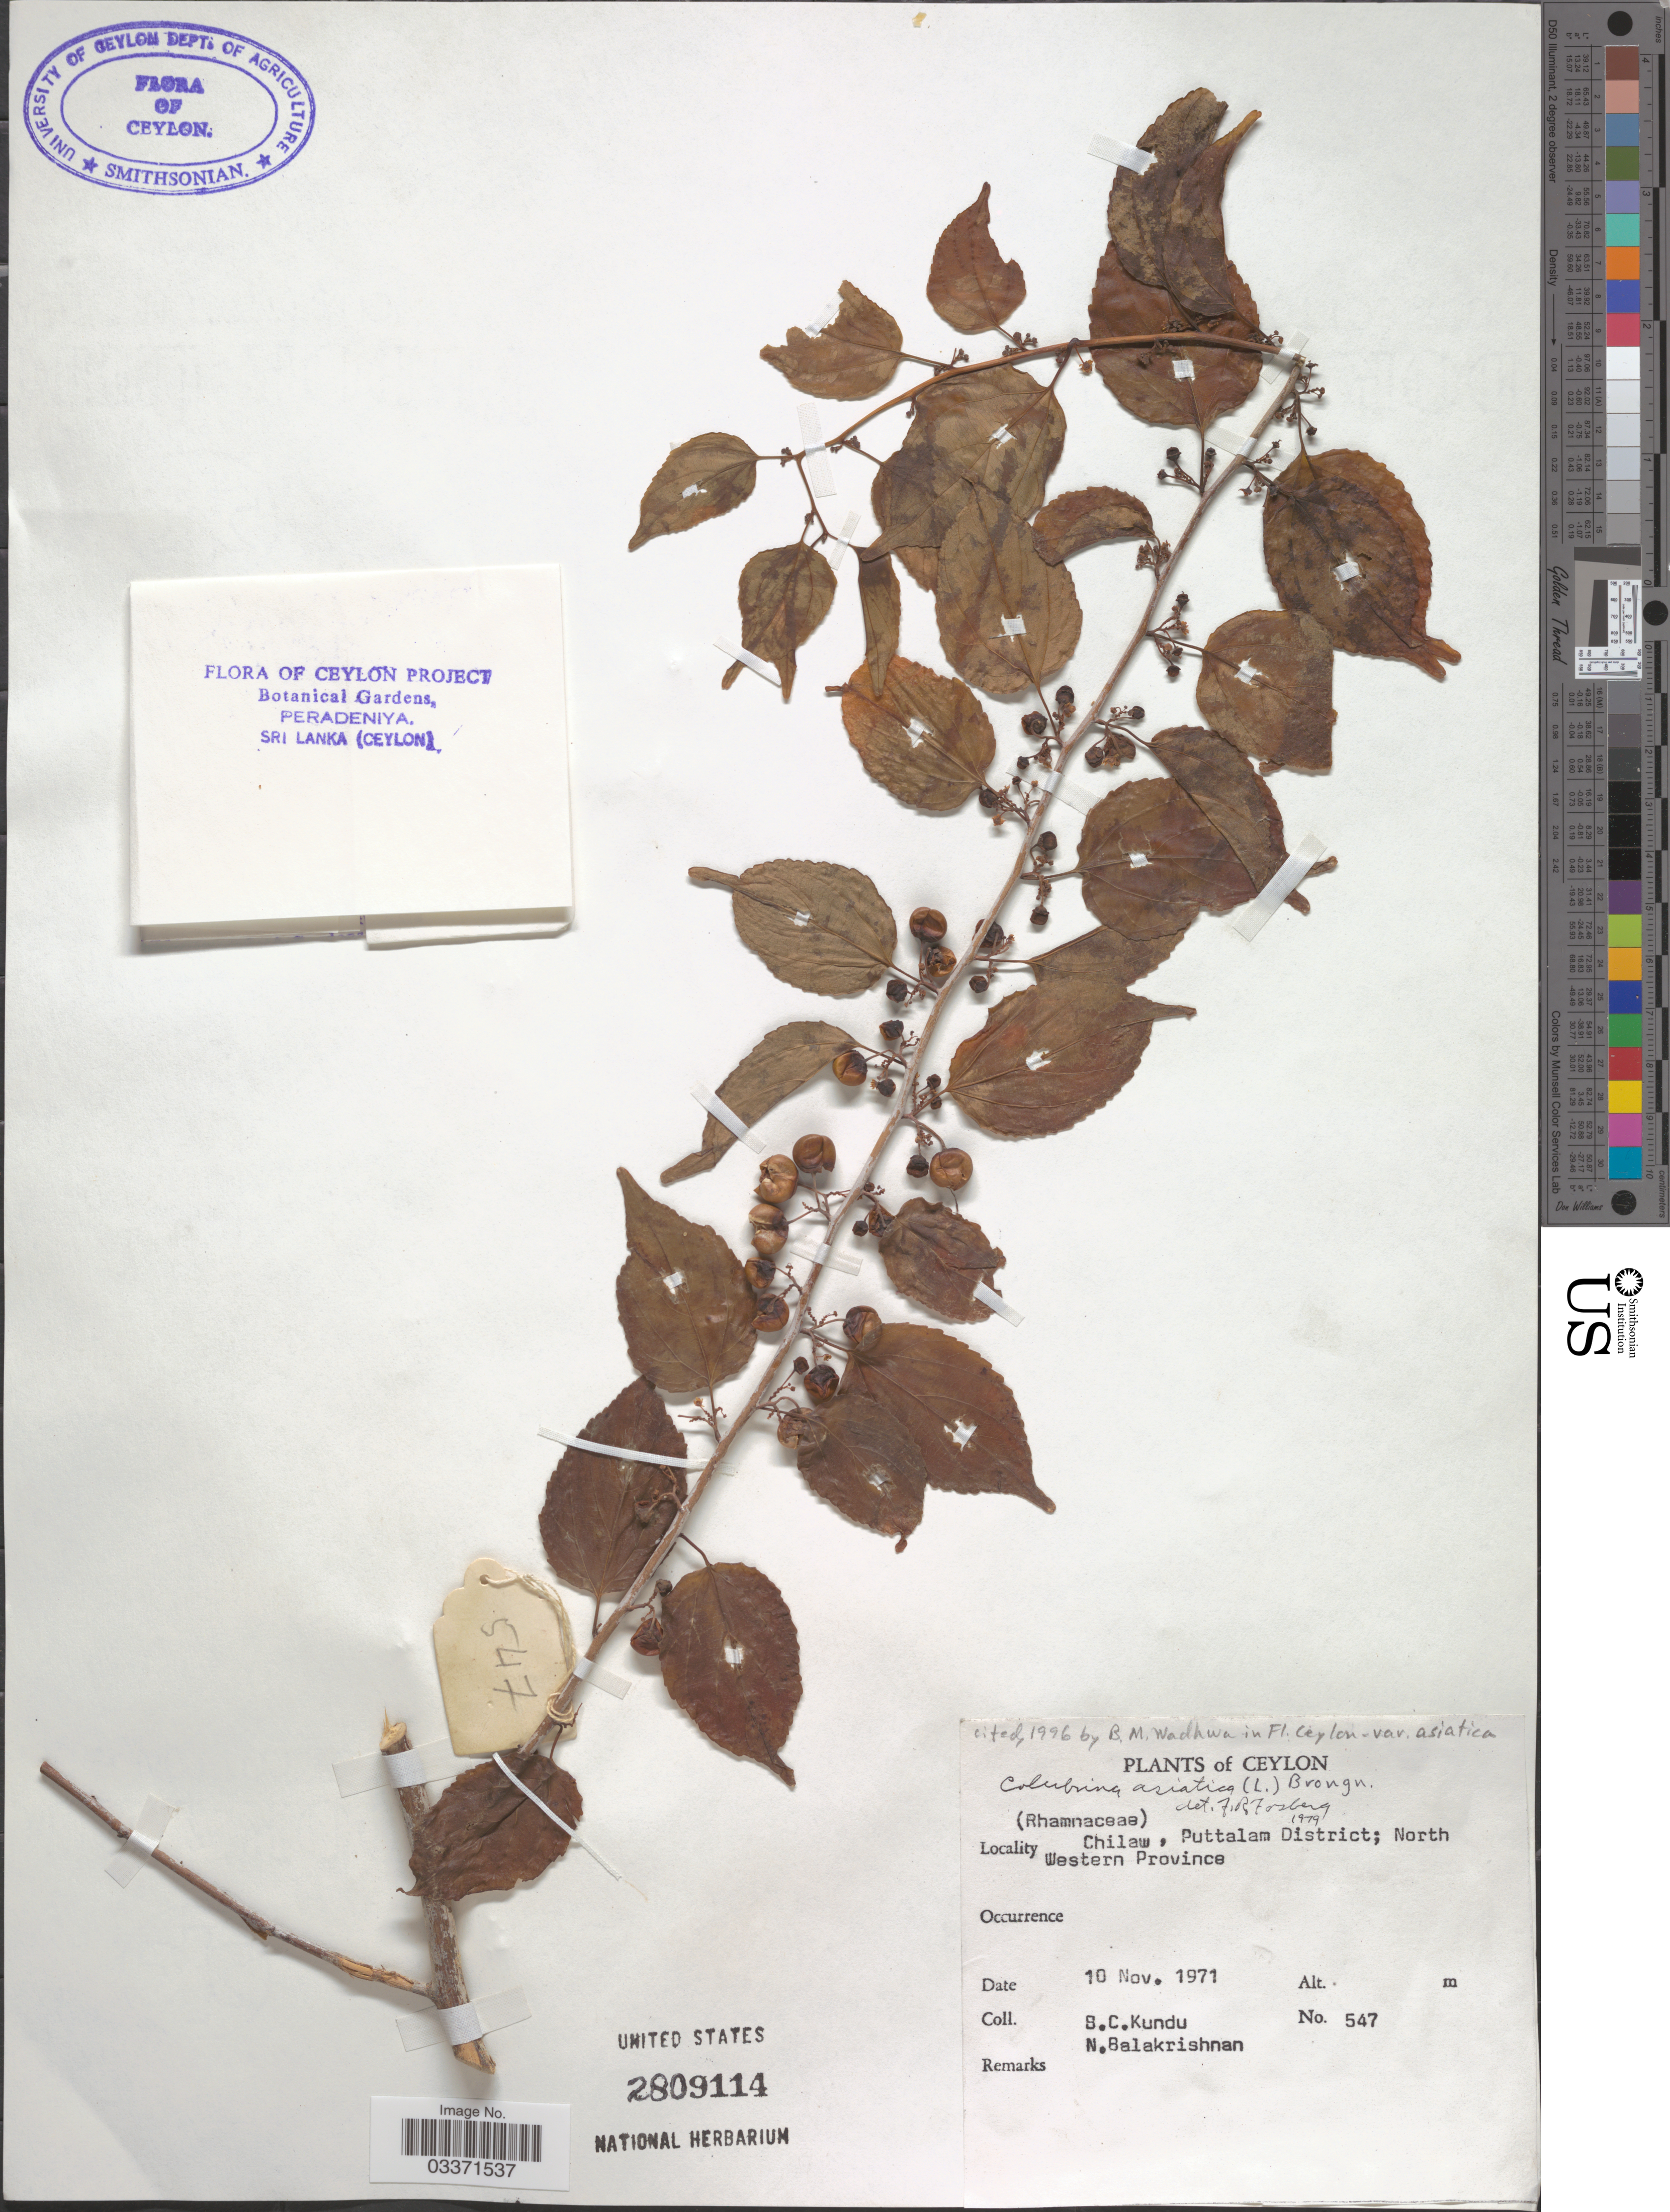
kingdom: Plantae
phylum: Tracheophyta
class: Magnoliopsida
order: Rosales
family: Rhamnaceae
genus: Colubrina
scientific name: Colubrina asiatica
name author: (L.) Brongn.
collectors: B. C. Kundu & N. Balakrishnan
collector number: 547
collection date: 1971-11-10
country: Sri Lanka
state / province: North Western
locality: Ceylon, Chilaw, Puttalam District.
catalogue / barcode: US 2809114